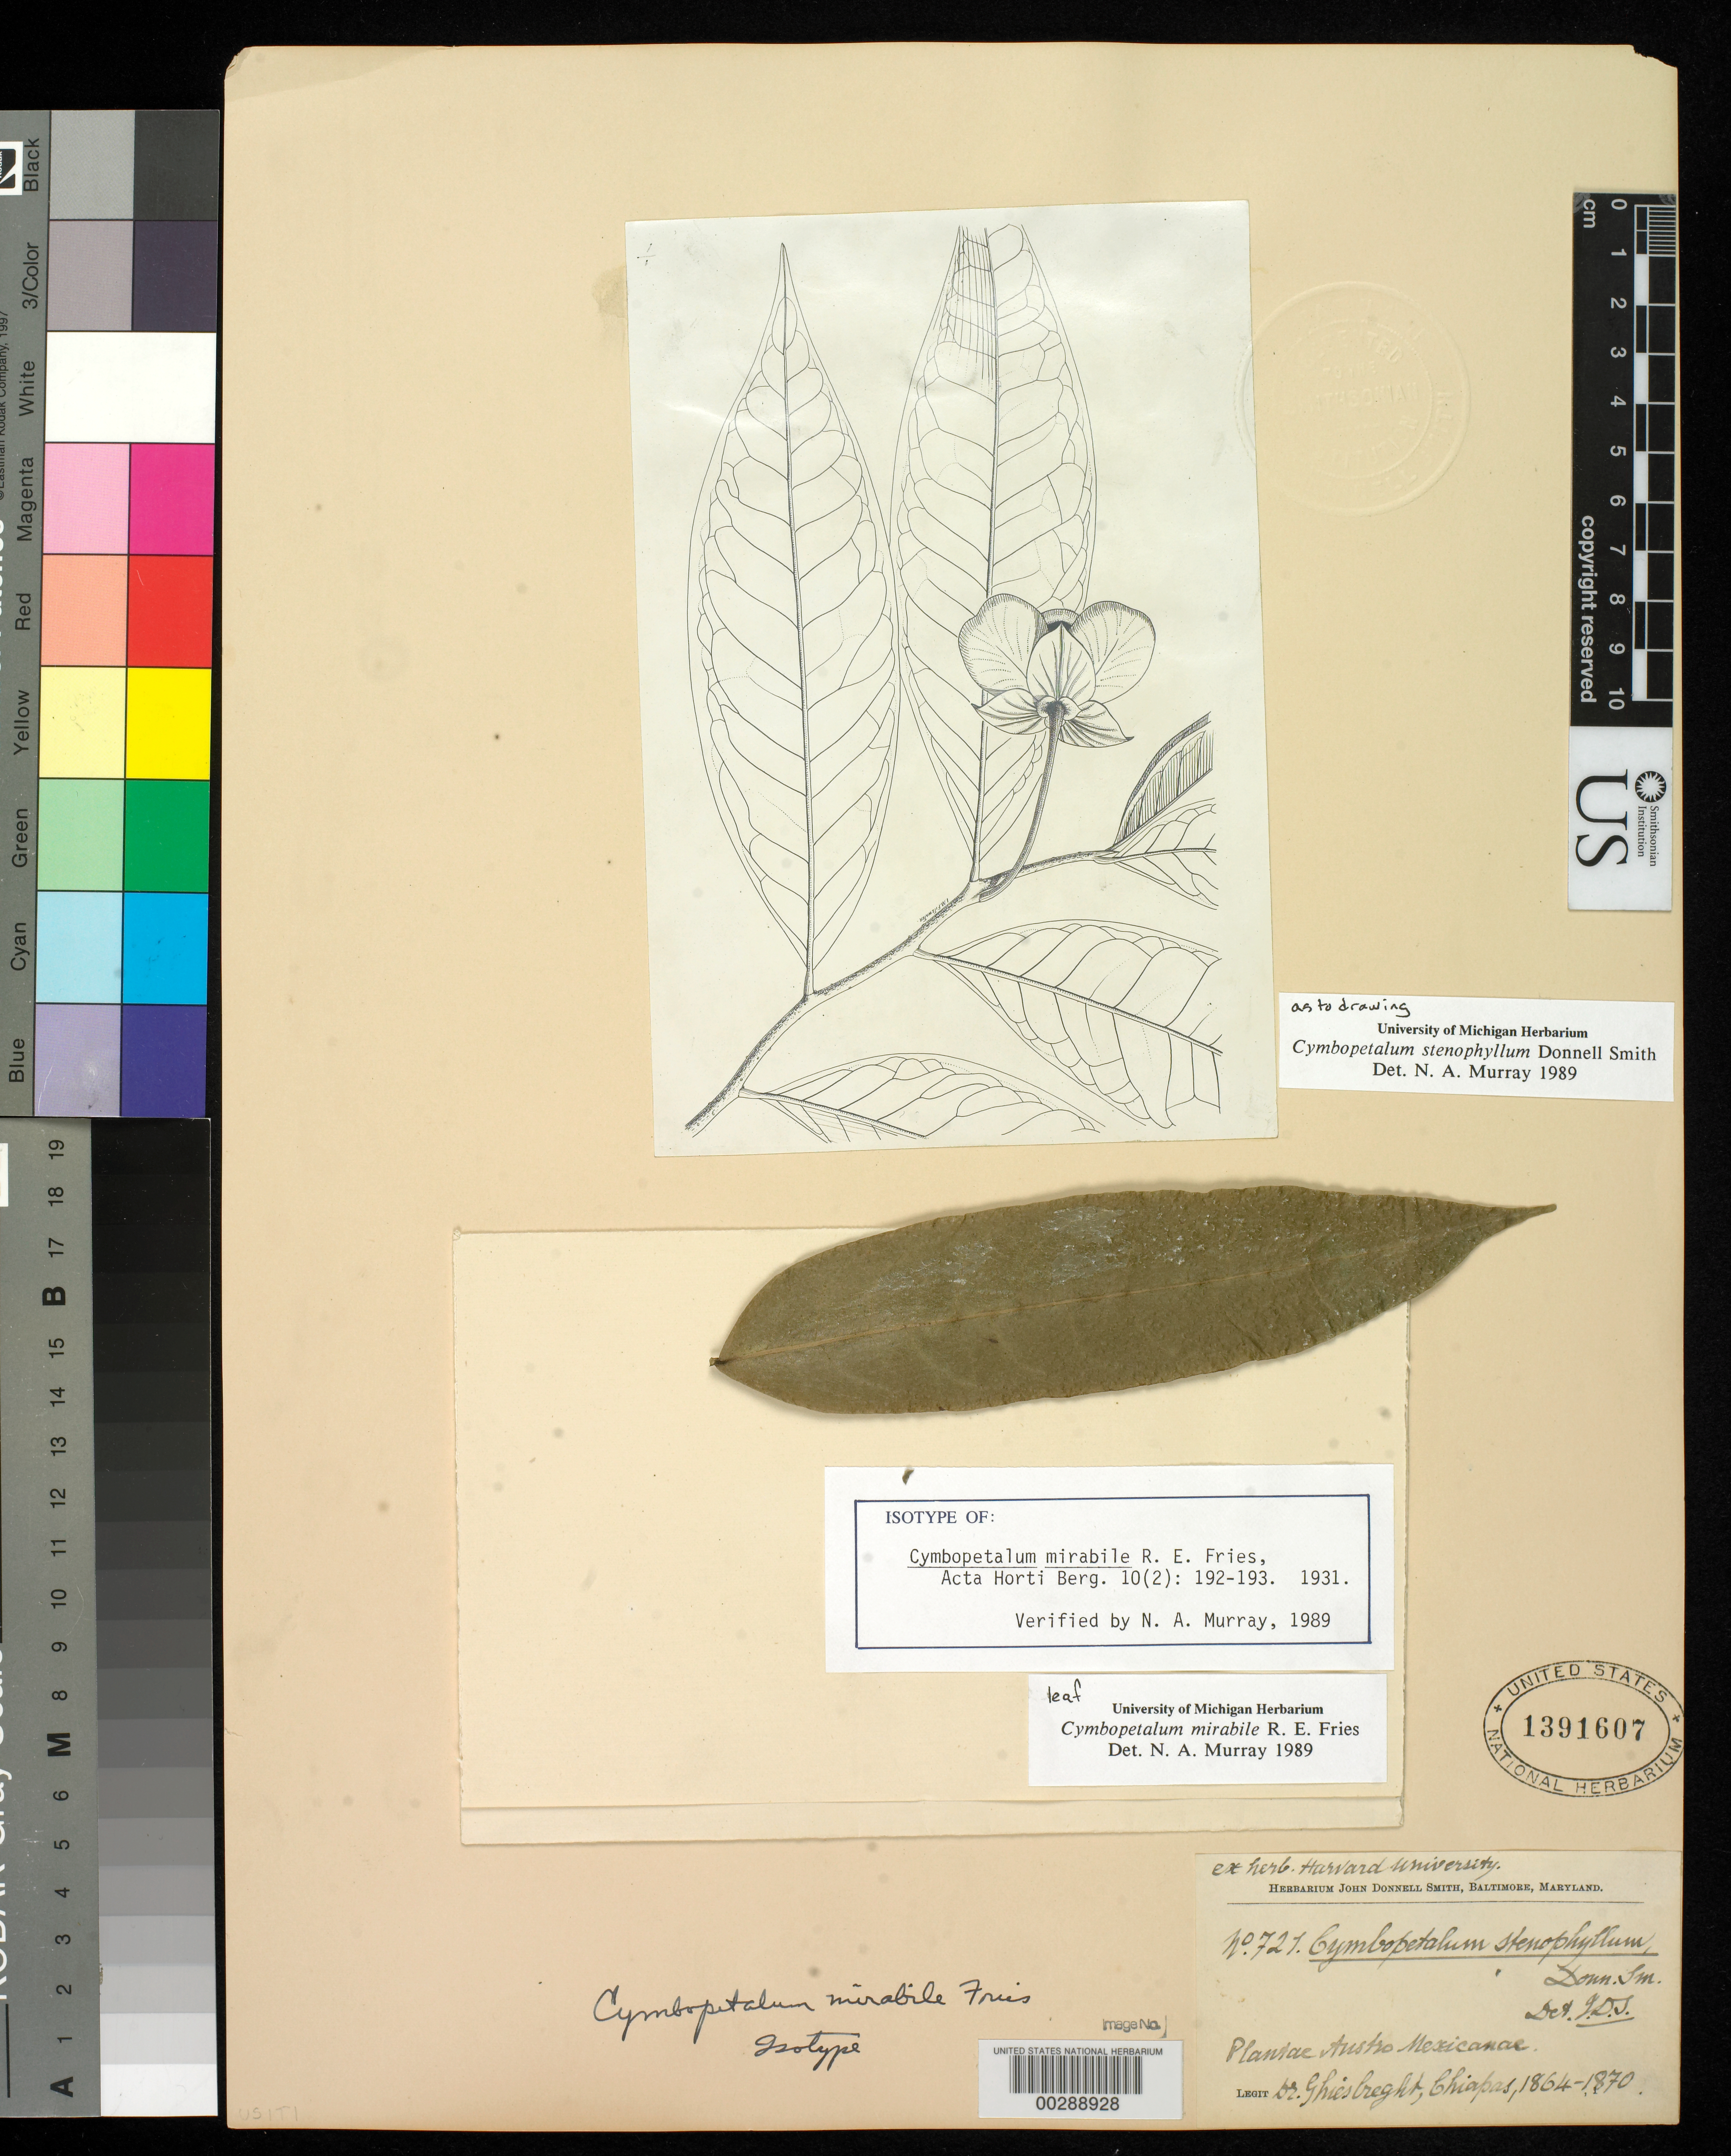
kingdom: Plantae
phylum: Tracheophyta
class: Magnoliopsida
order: Magnoliales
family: Annonaceae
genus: Cymbopetalum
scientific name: Cymbopetalum mirabile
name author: R.E. Fr.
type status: Isotype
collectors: A. Ghiesbreght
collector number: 721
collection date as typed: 1864 to -- --- 1870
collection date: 1864/1870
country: Mexico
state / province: Chiapas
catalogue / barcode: US 1391607